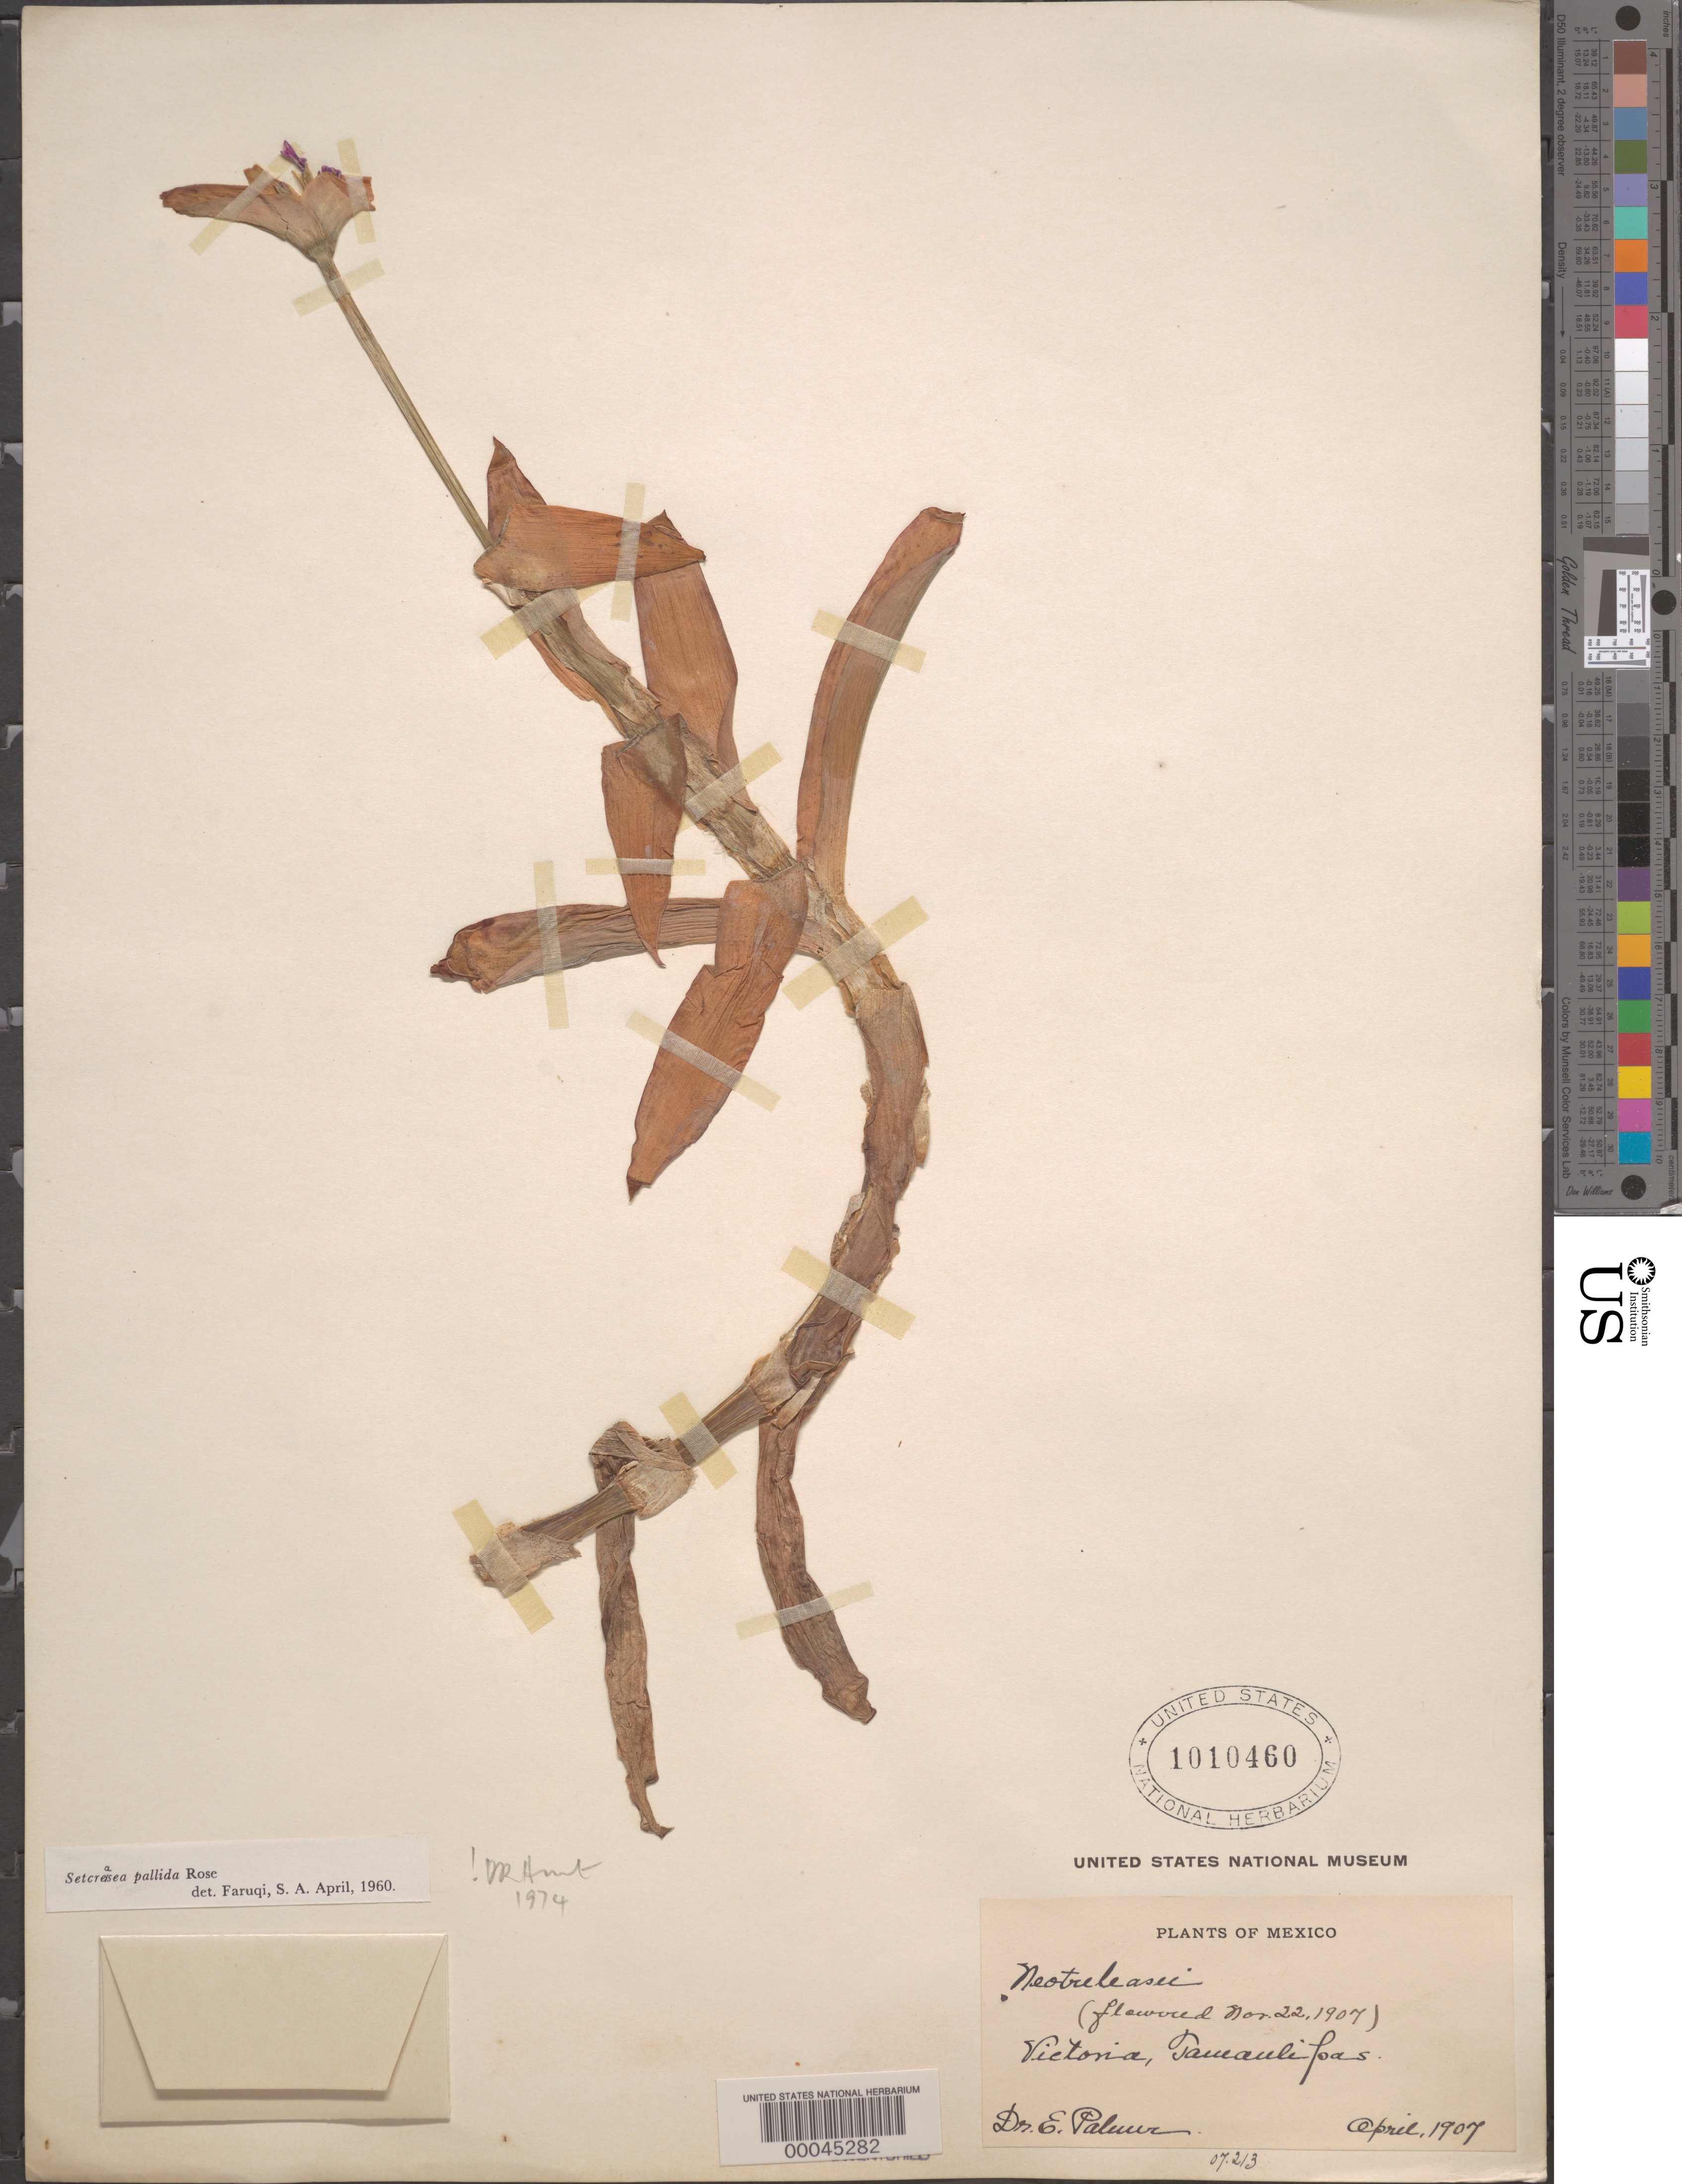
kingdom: Plantae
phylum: Tracheophyta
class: Liliopsida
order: Commelinales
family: Commelinaceae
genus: Tradescantia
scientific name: Tradescantia pallida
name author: (Rose) D.R. Hunt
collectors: E. Palmer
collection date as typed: Apr 1907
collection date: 1907-04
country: Mexico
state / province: Tamaulipas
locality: Victoria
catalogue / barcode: US 1010460